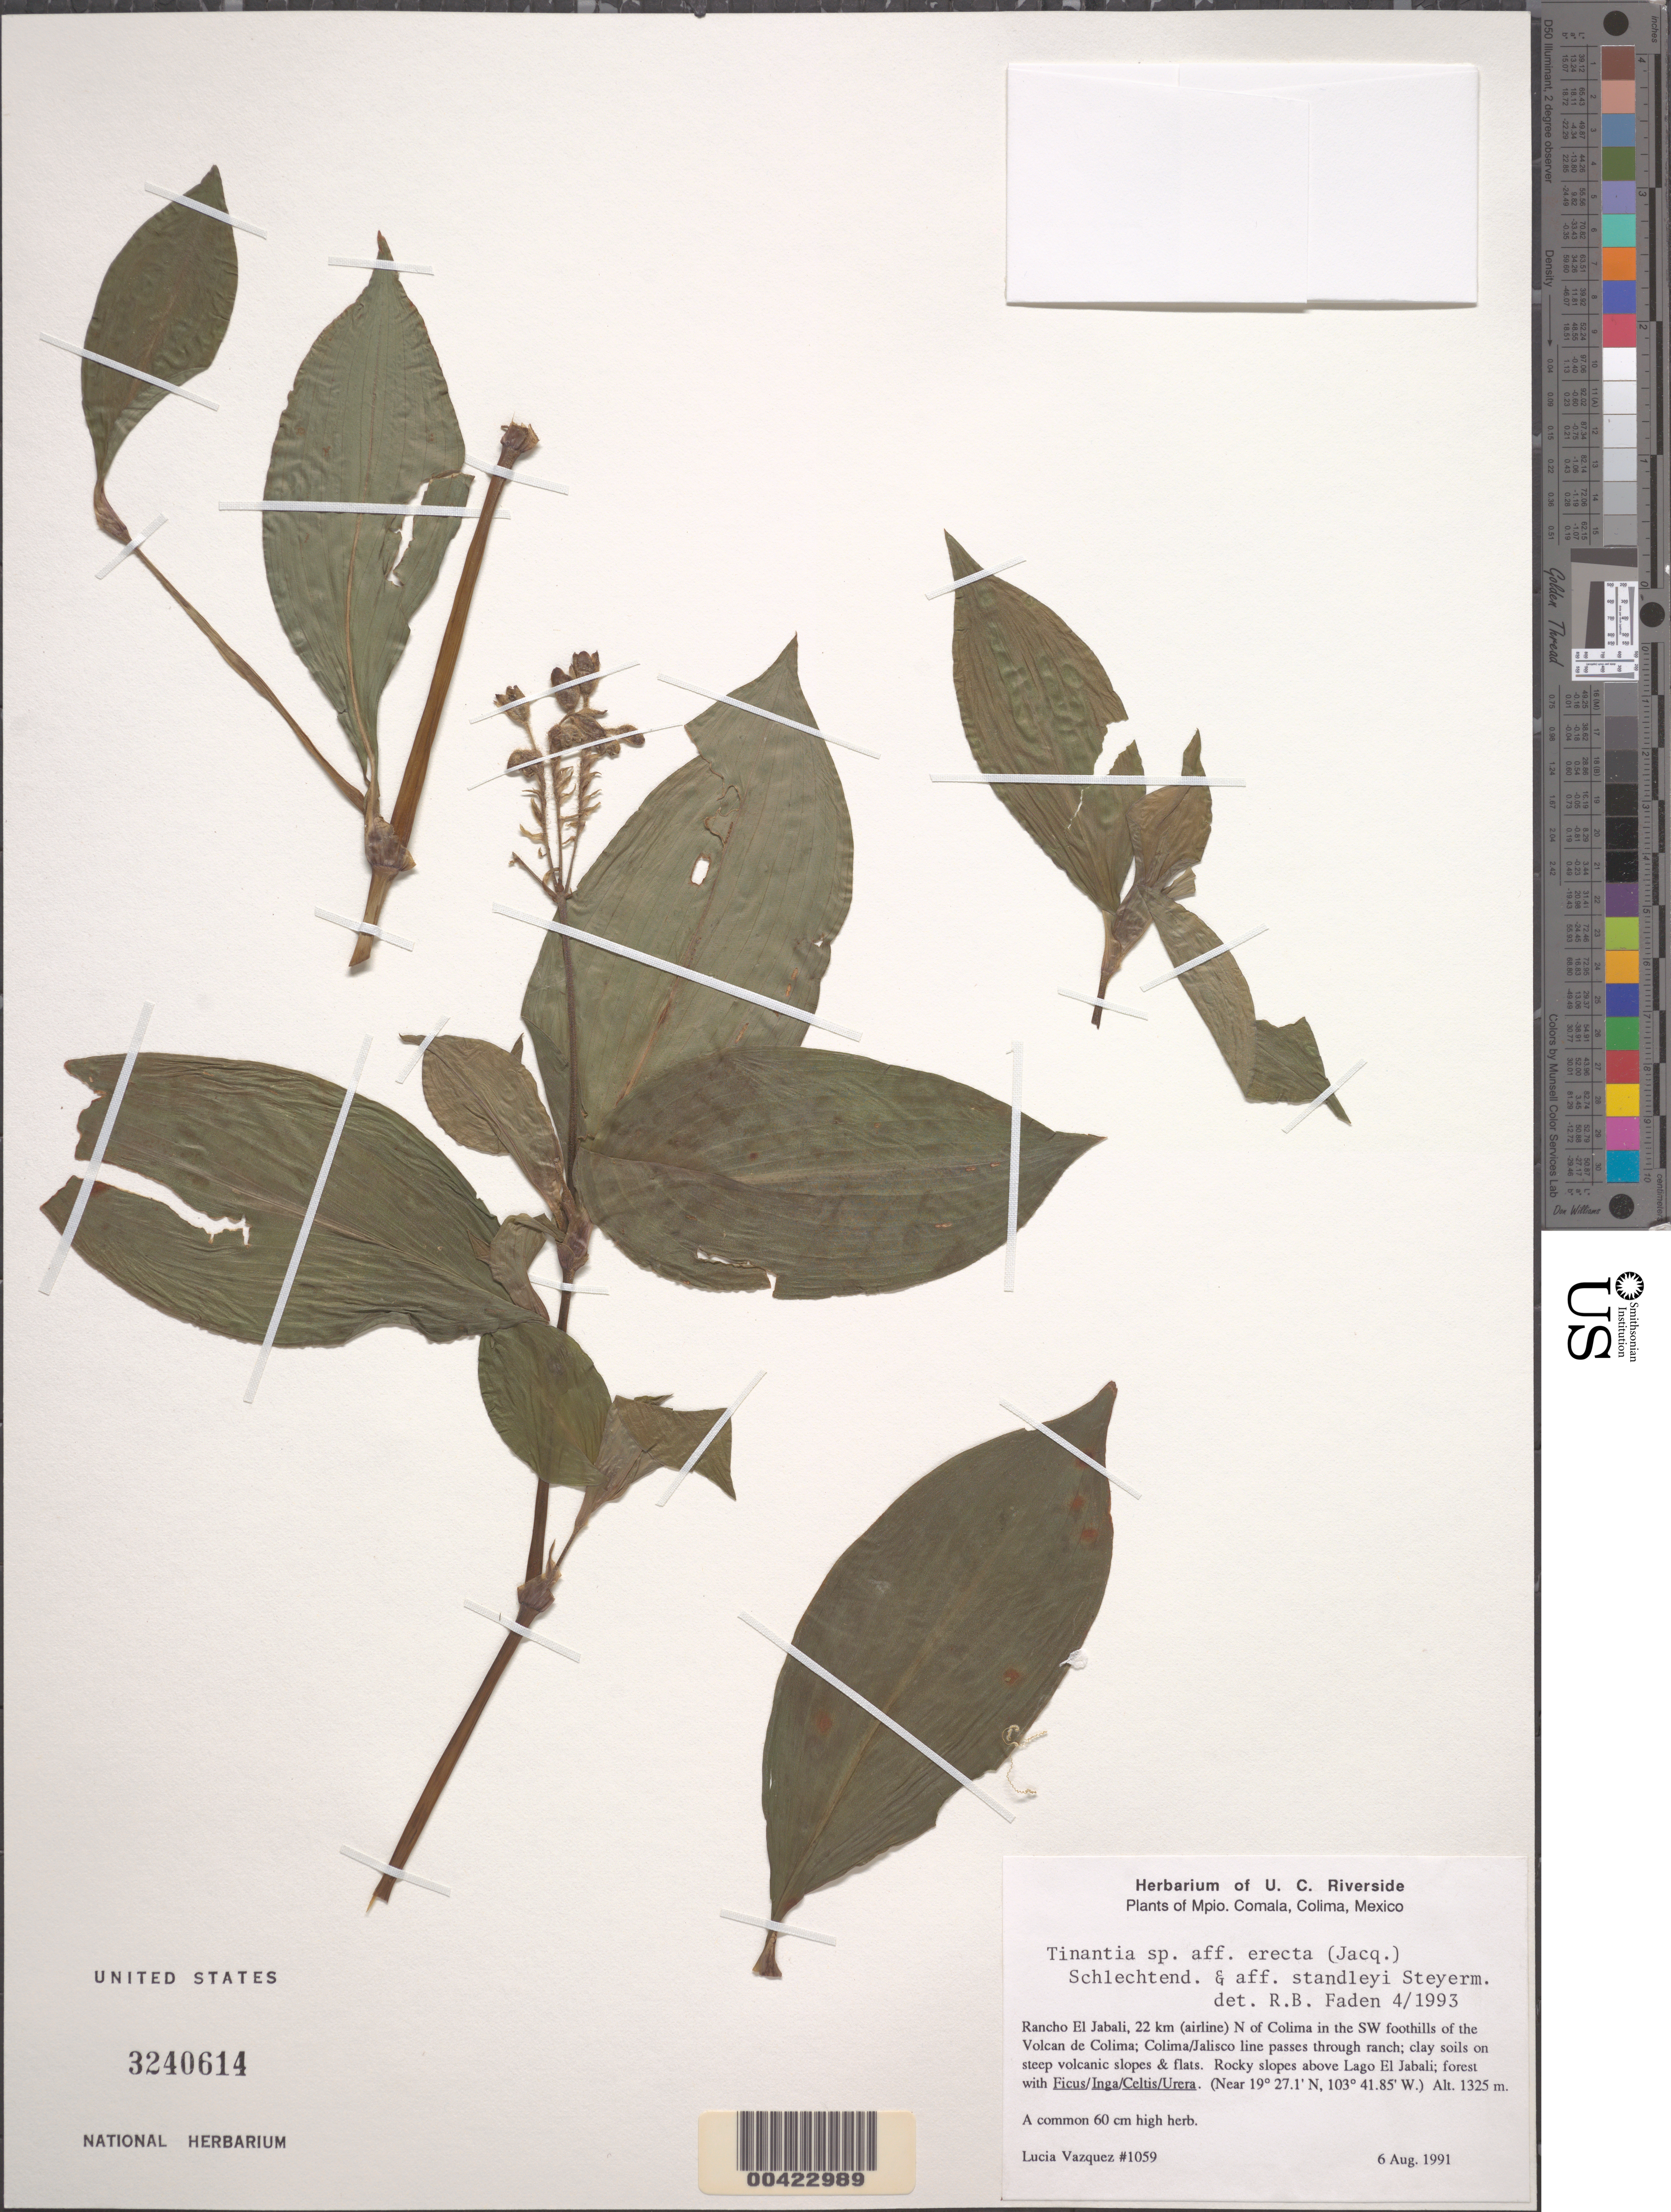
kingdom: Plantae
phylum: Tracheophyta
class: Liliopsida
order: Commelinales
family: Commelinaceae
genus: Tinantia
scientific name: Tinantia erecta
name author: (Jacq.) Fenzl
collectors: L. Vazquez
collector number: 1059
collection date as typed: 06 Aug 1991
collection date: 1991-08-06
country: Mexico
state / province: Colima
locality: Rancho El Jabali, N of Colima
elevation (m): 1325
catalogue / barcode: US 3240614